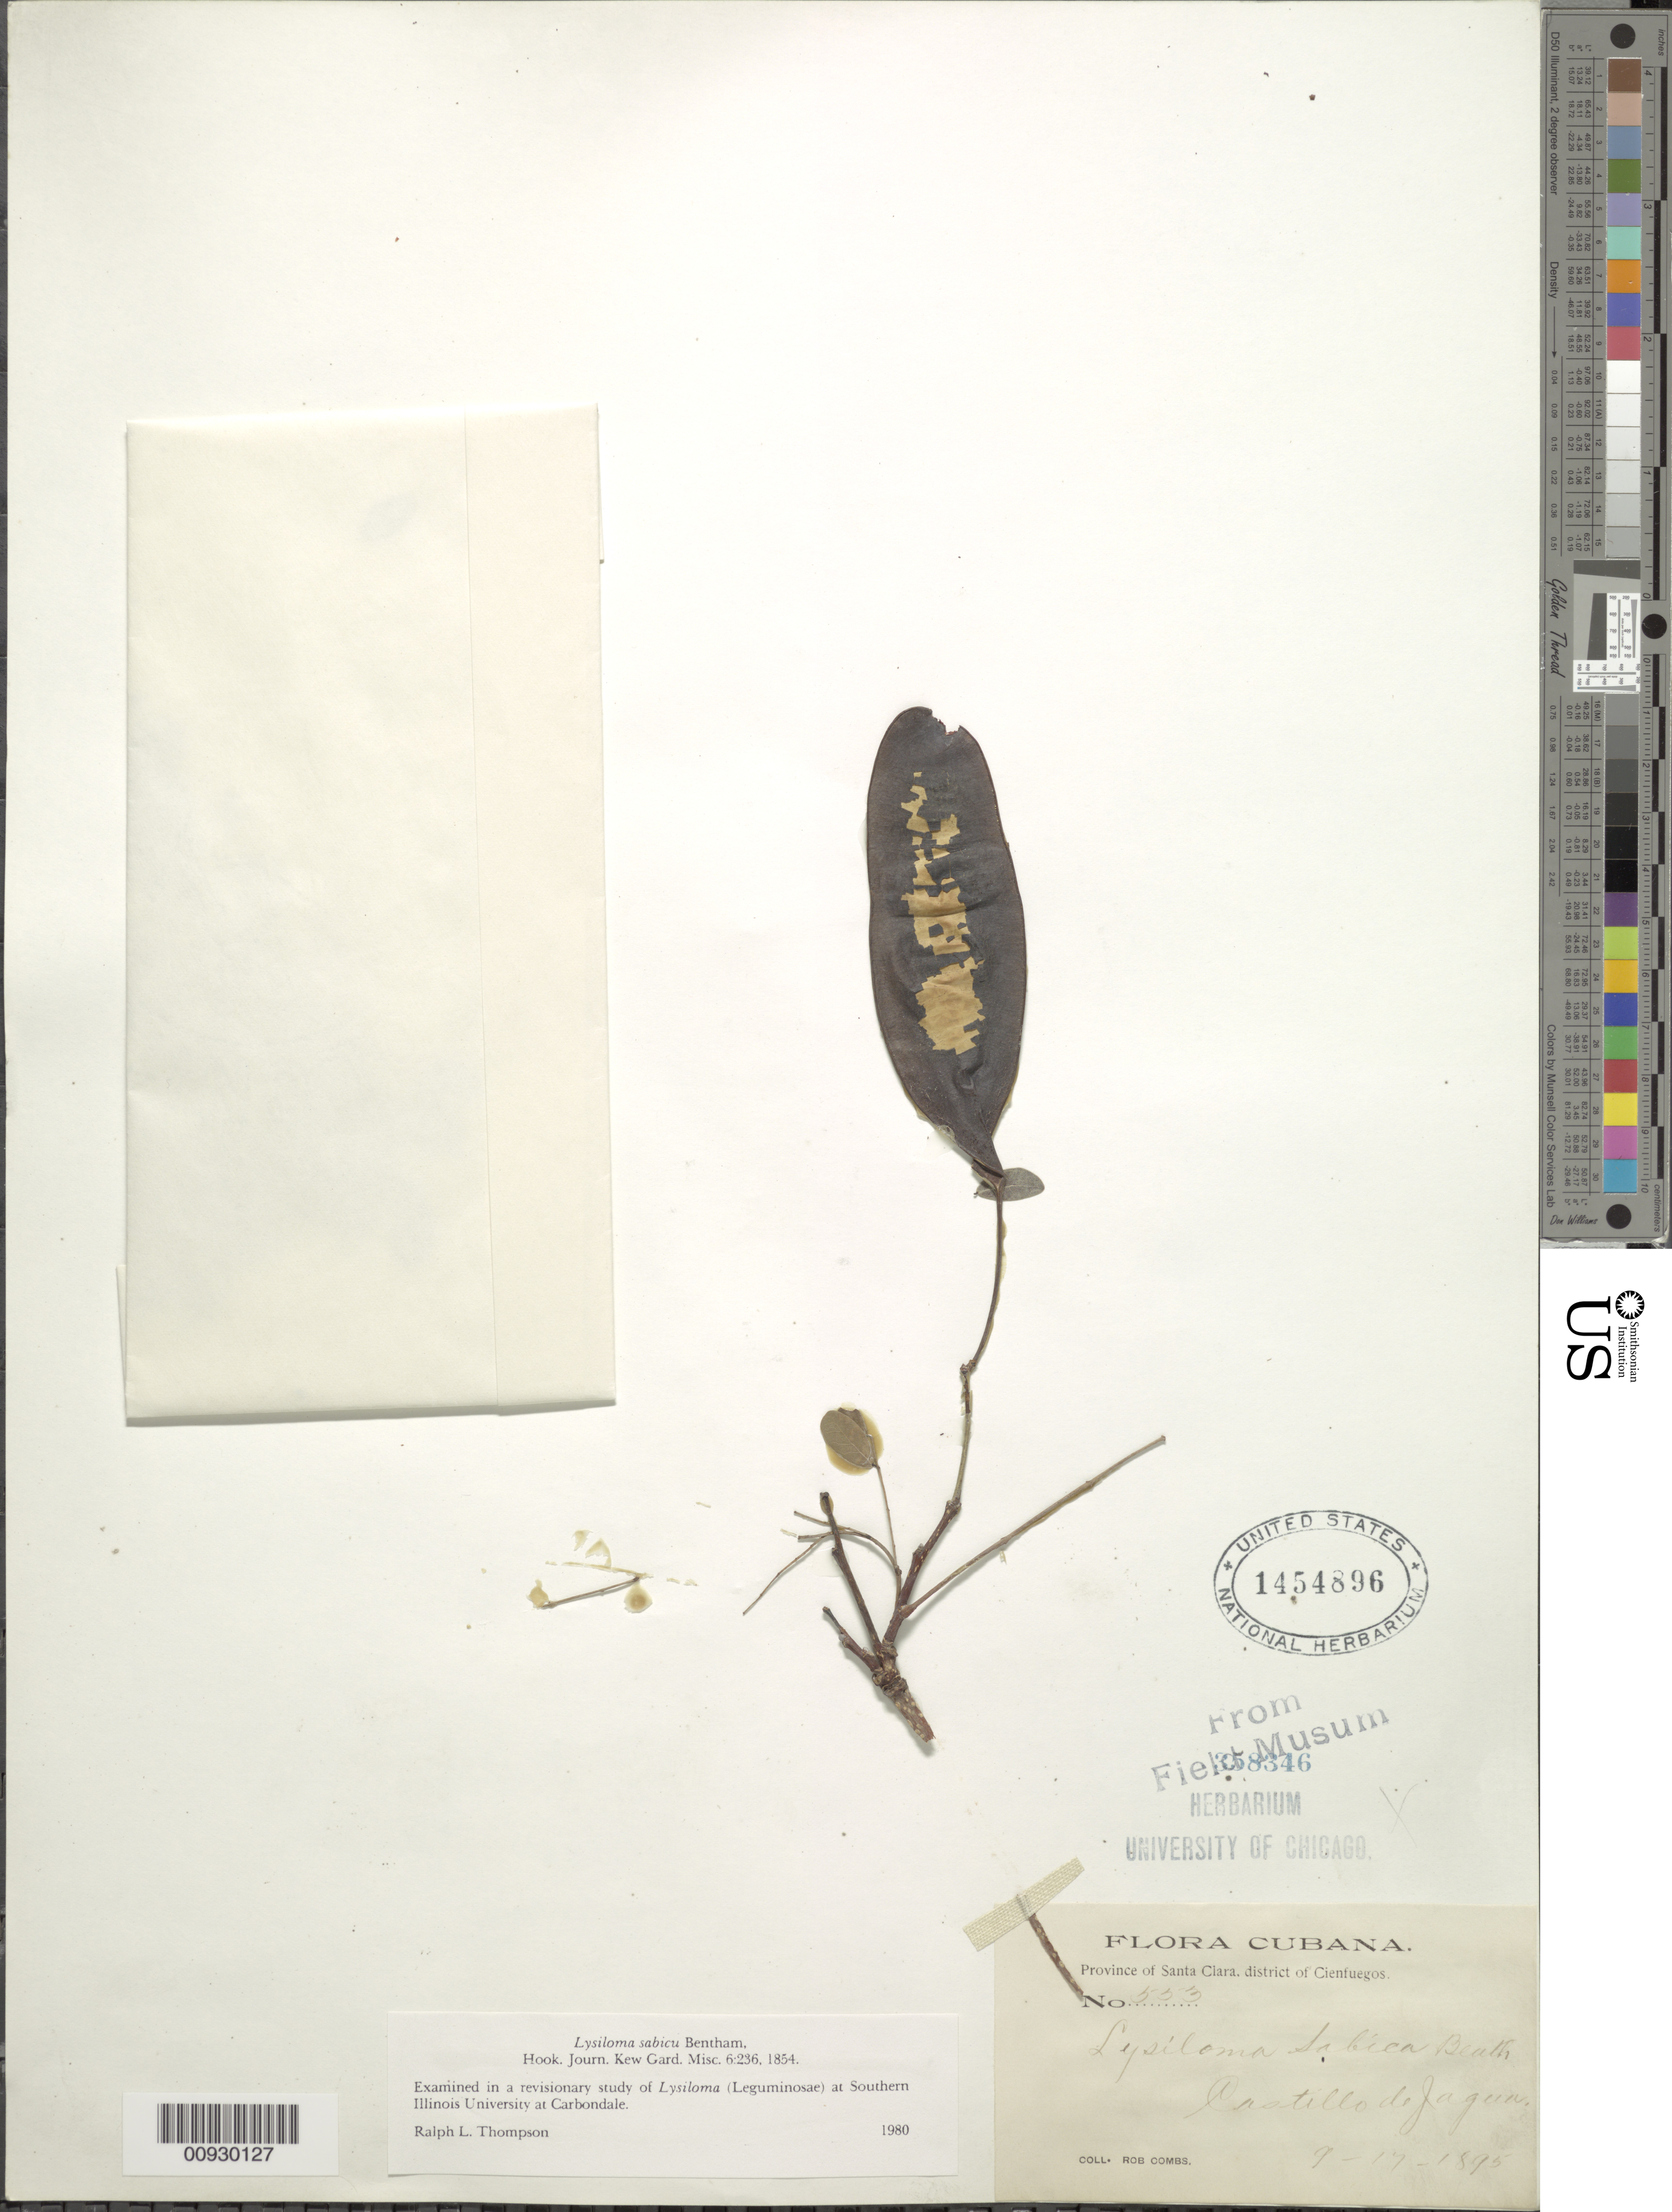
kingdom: Plantae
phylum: Tracheophyta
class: Magnoliopsida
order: Fabales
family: Fabaceae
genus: Lysiloma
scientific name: Lysiloma sabicu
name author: Benth.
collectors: R. Combs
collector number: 533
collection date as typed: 17 Sep 1895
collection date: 1895-09-17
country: Cuba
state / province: Villa Clara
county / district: Santa Clara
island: Cuba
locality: Castillo de Jagua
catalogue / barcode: US 1454896